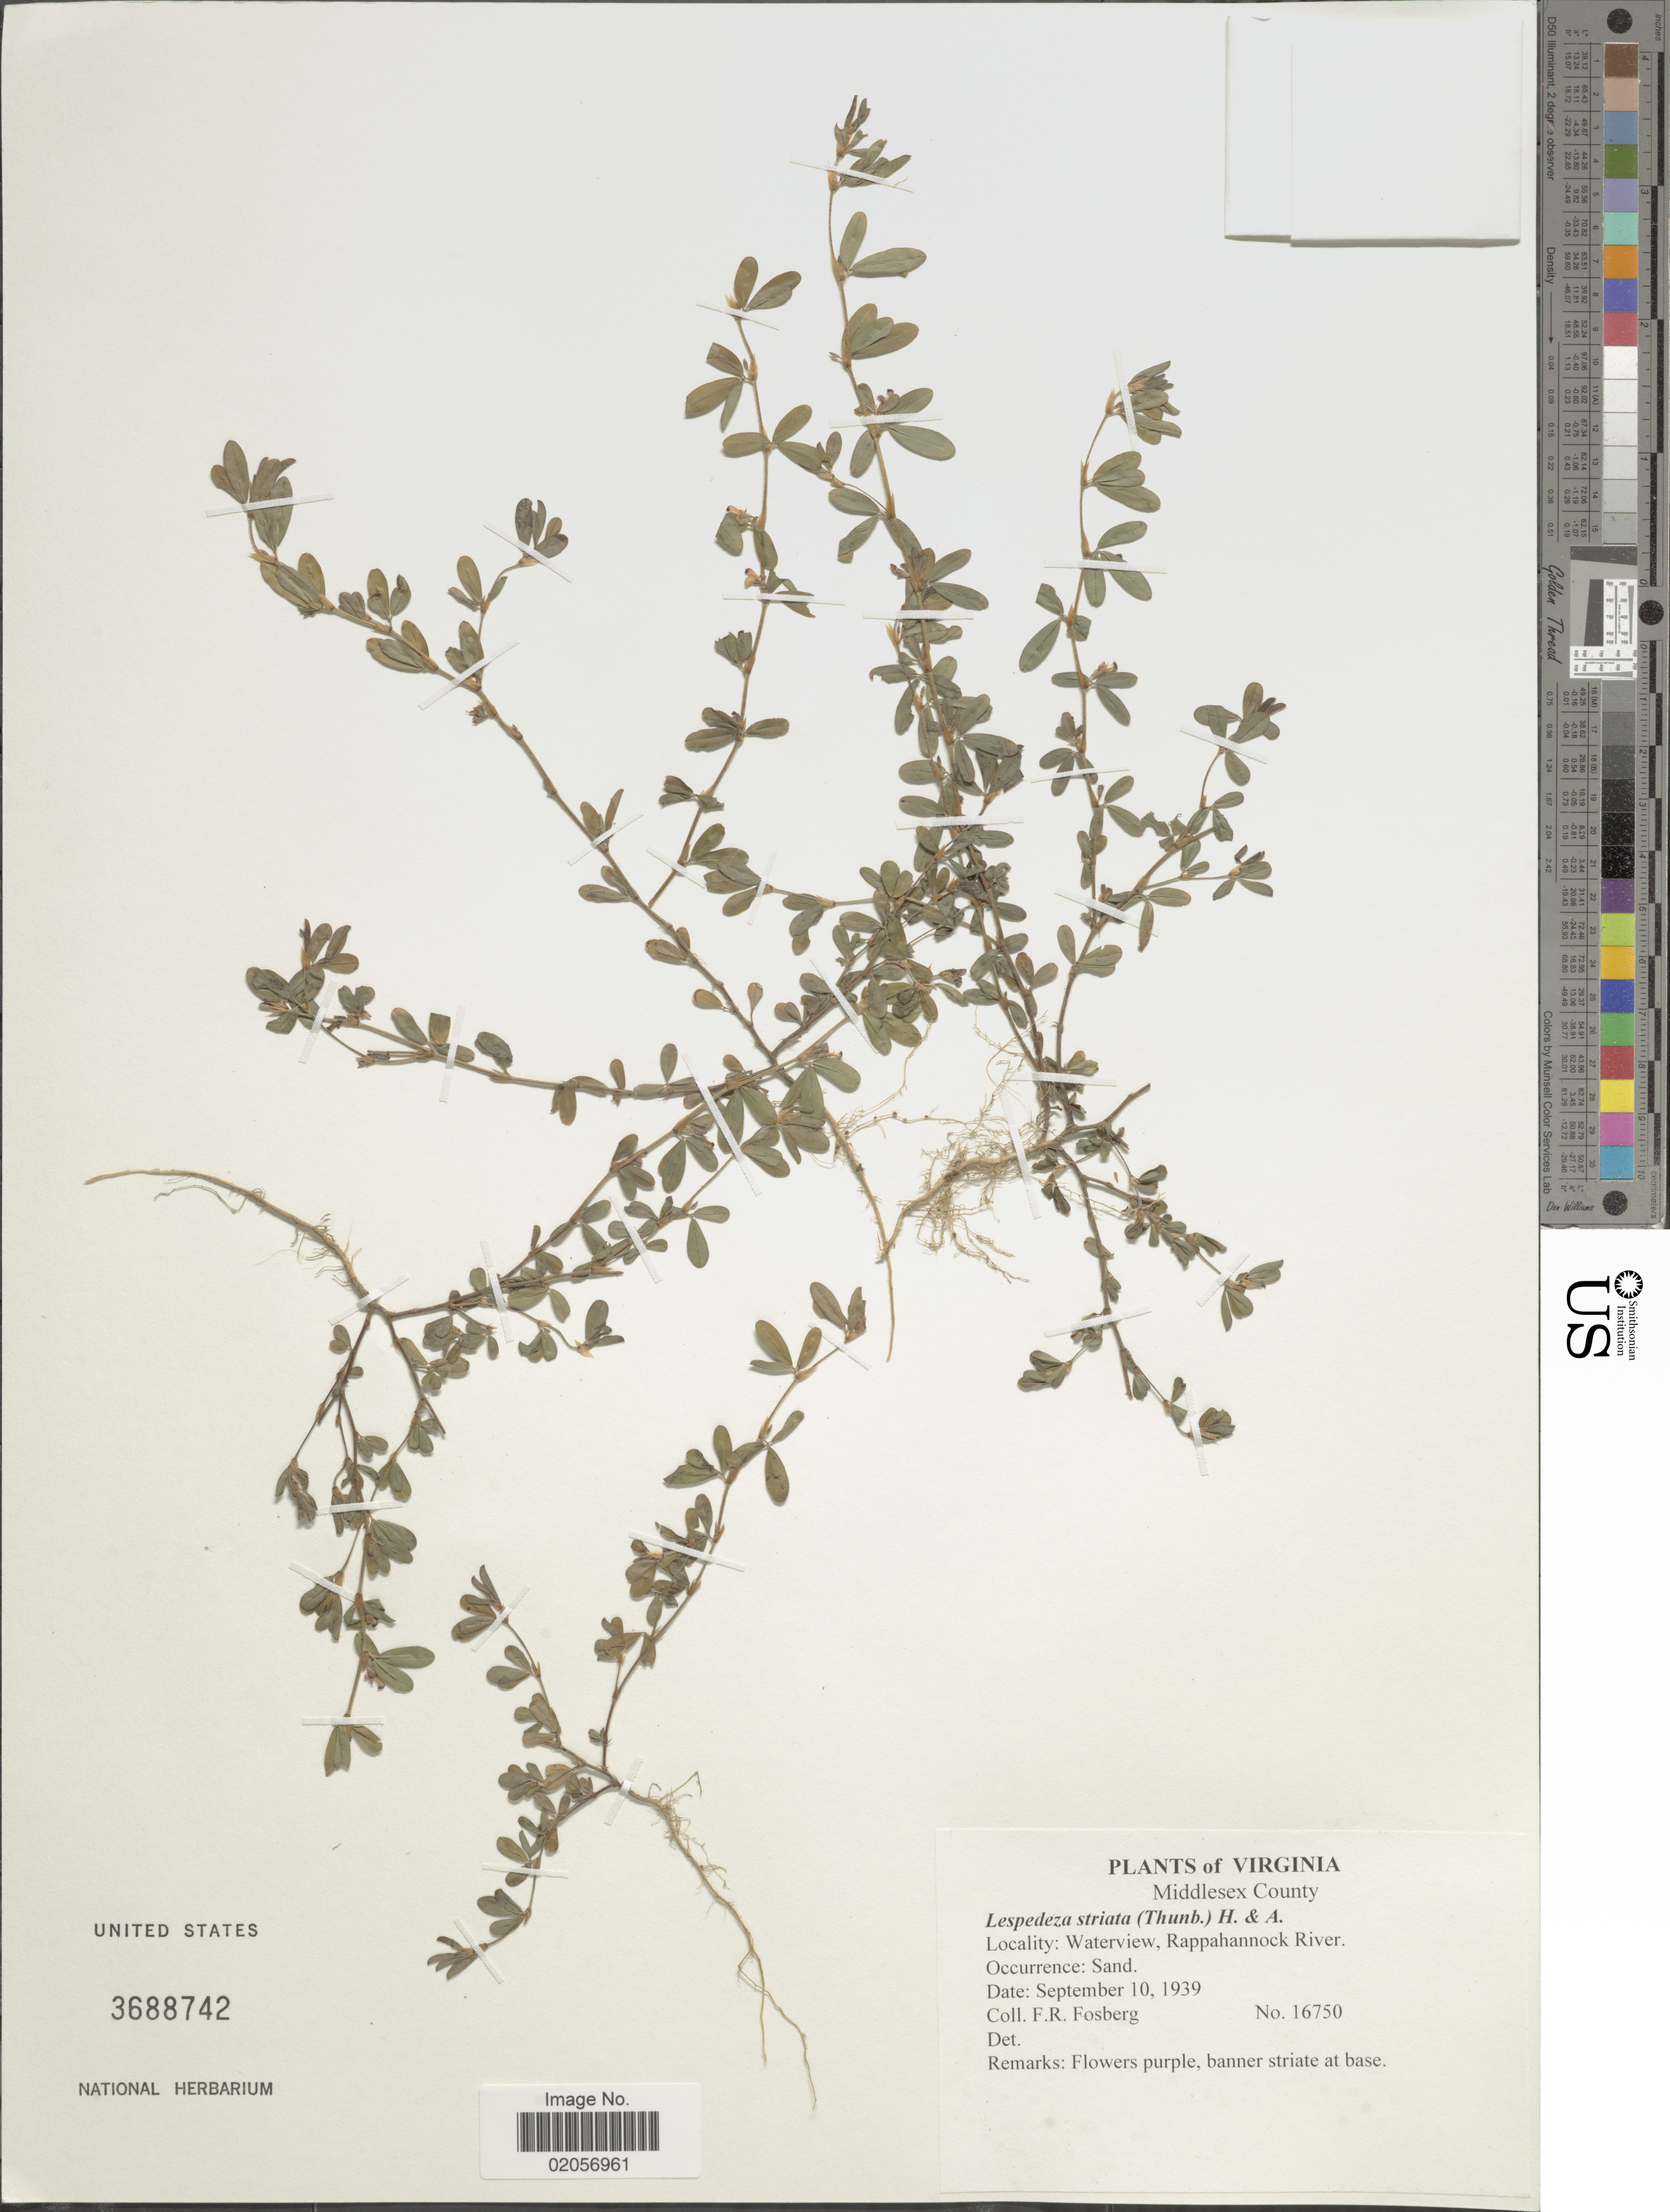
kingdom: Plantae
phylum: Tracheophyta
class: Magnoliopsida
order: Fabales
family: Fabaceae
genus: Kummerowia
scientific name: Kummerowia striata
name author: (Thunb.) Schindl.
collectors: F. R. Fosberg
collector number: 16750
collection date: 1939-09-10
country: United States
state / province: Virginia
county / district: Middlesex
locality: Middlesex County, Waterviw, Rappahannock River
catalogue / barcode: US 3688742